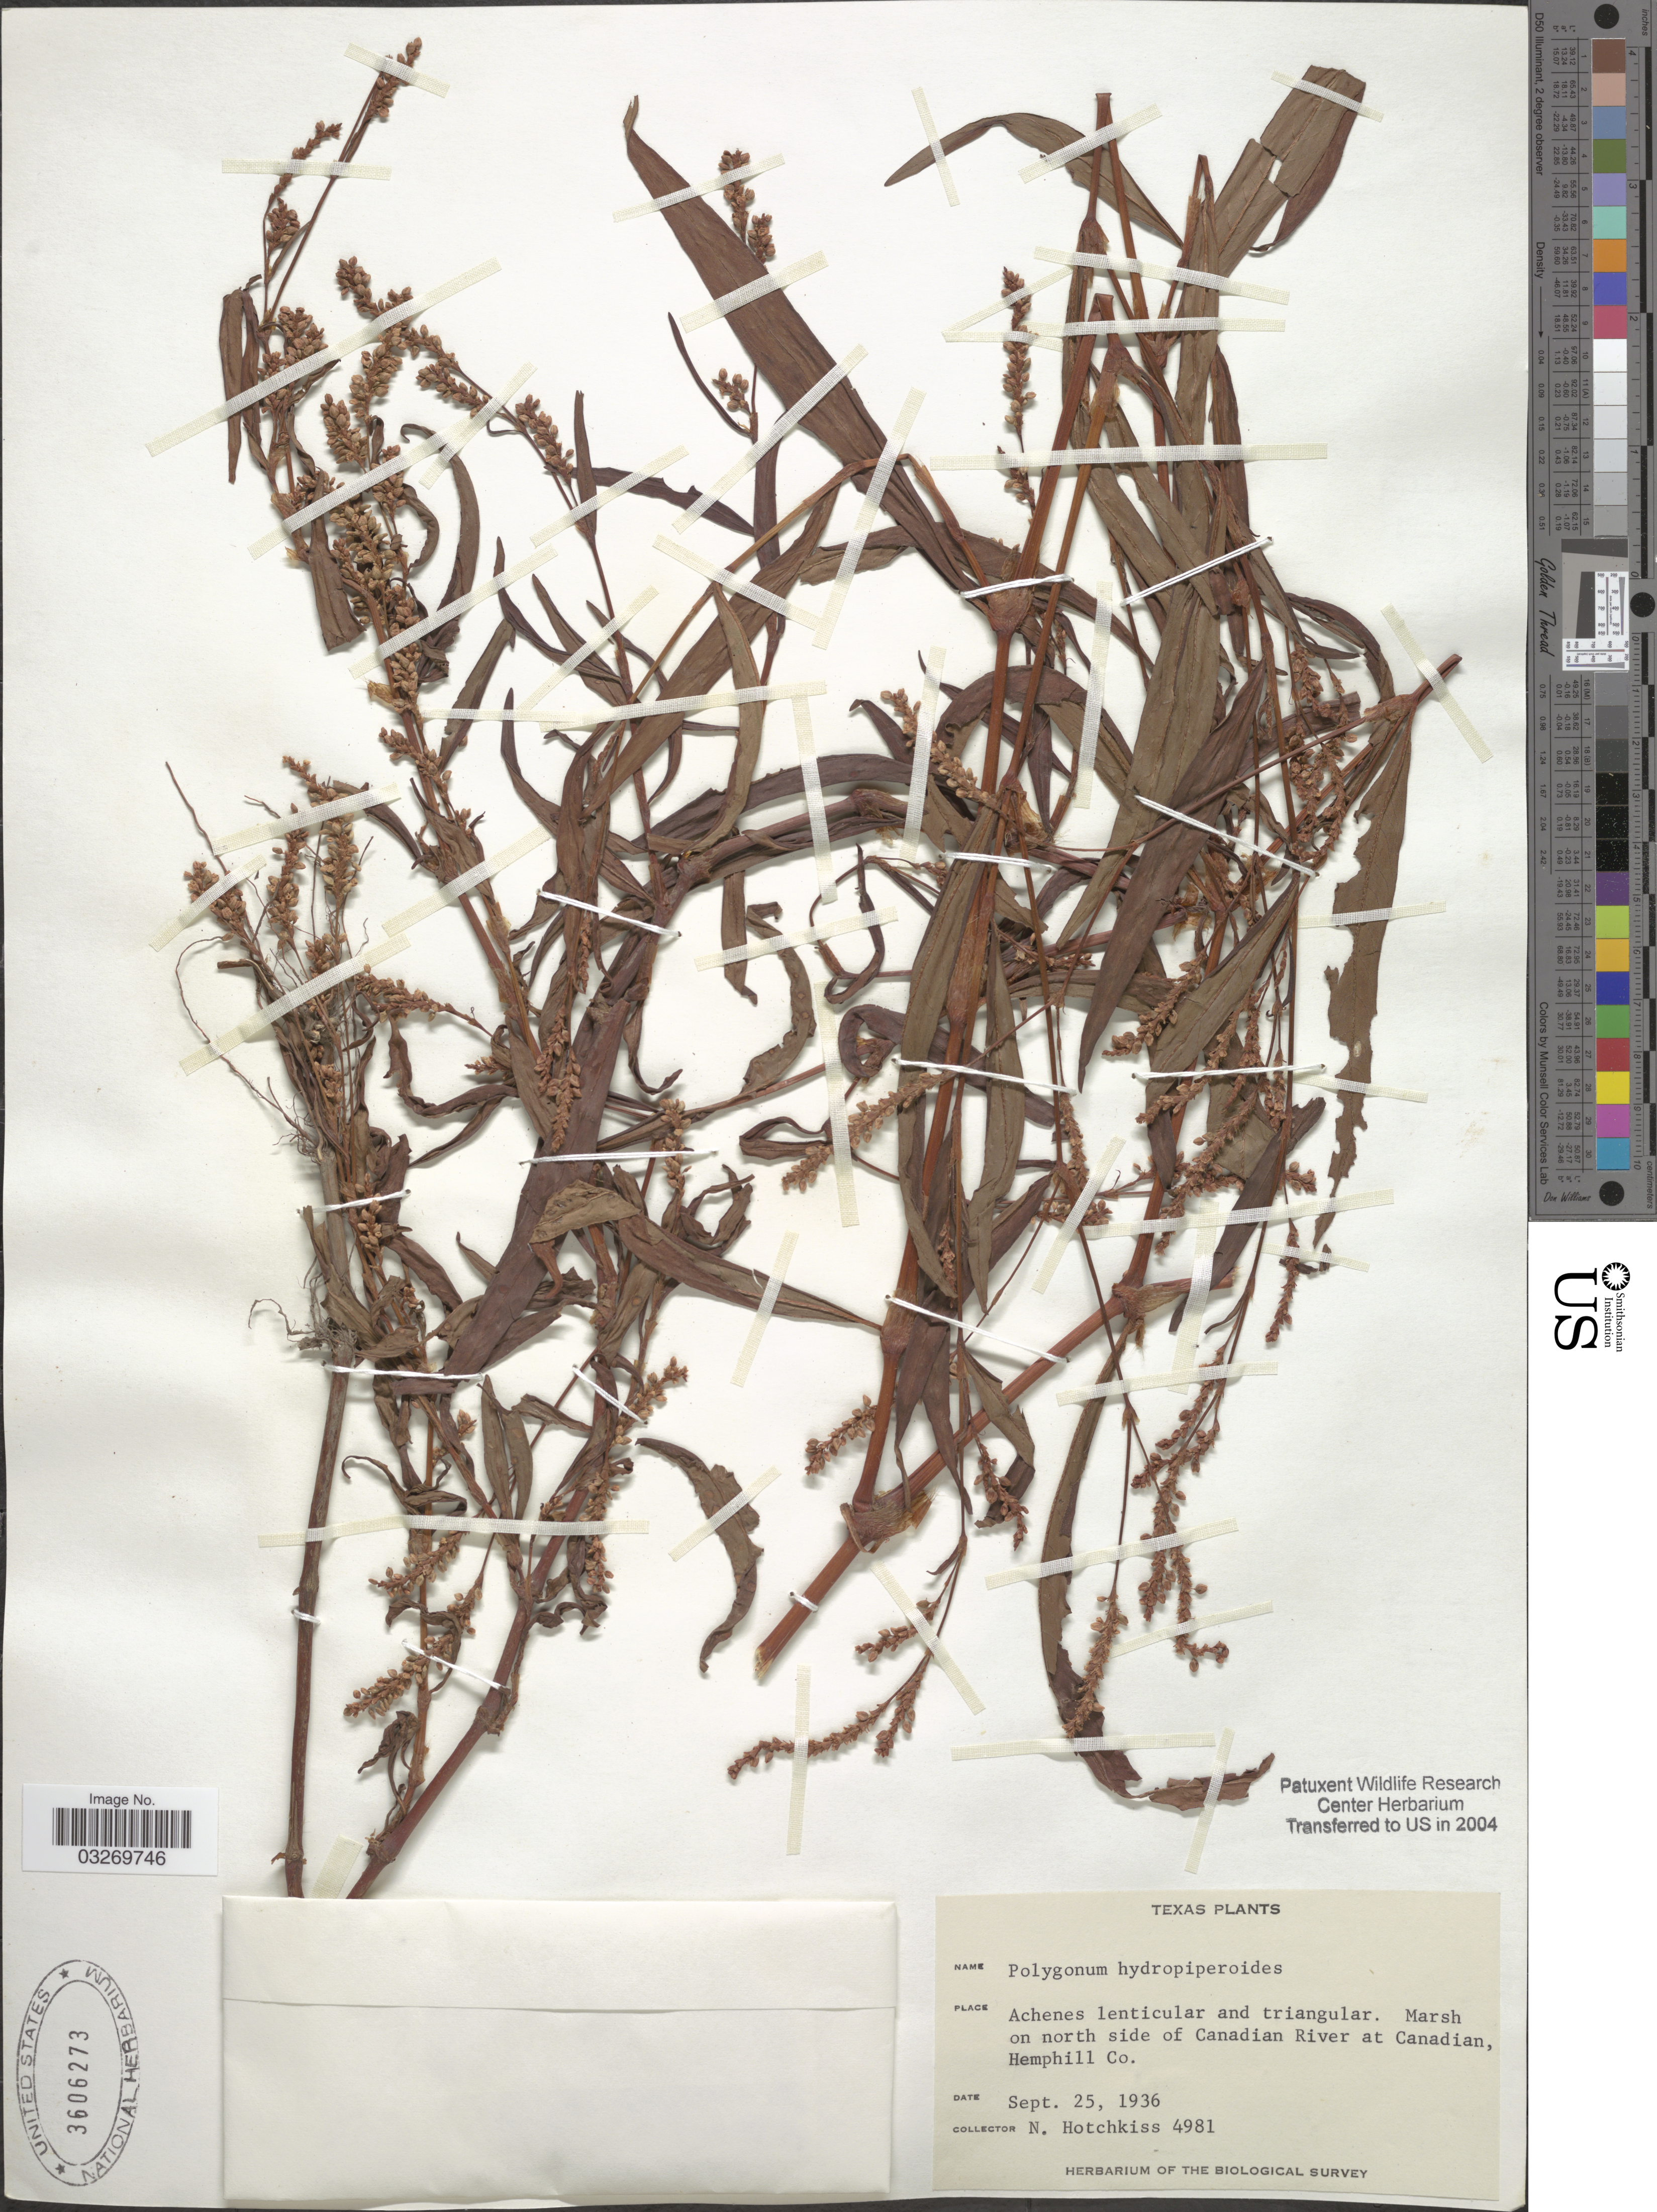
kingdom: Plantae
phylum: Tracheophyta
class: Magnoliopsida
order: Caryophyllales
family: Polygonaceae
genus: Persicaria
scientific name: Persicaria hydropiperoides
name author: (Michx.) Small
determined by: Atha, D. E.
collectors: N. Hotchkiss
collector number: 4981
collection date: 1936-09-25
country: United States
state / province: Texas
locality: Achenes lenticular and triangular. Marsh on north side of Canadian River at Canadian, Hemphill Co.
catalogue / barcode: US 3606273